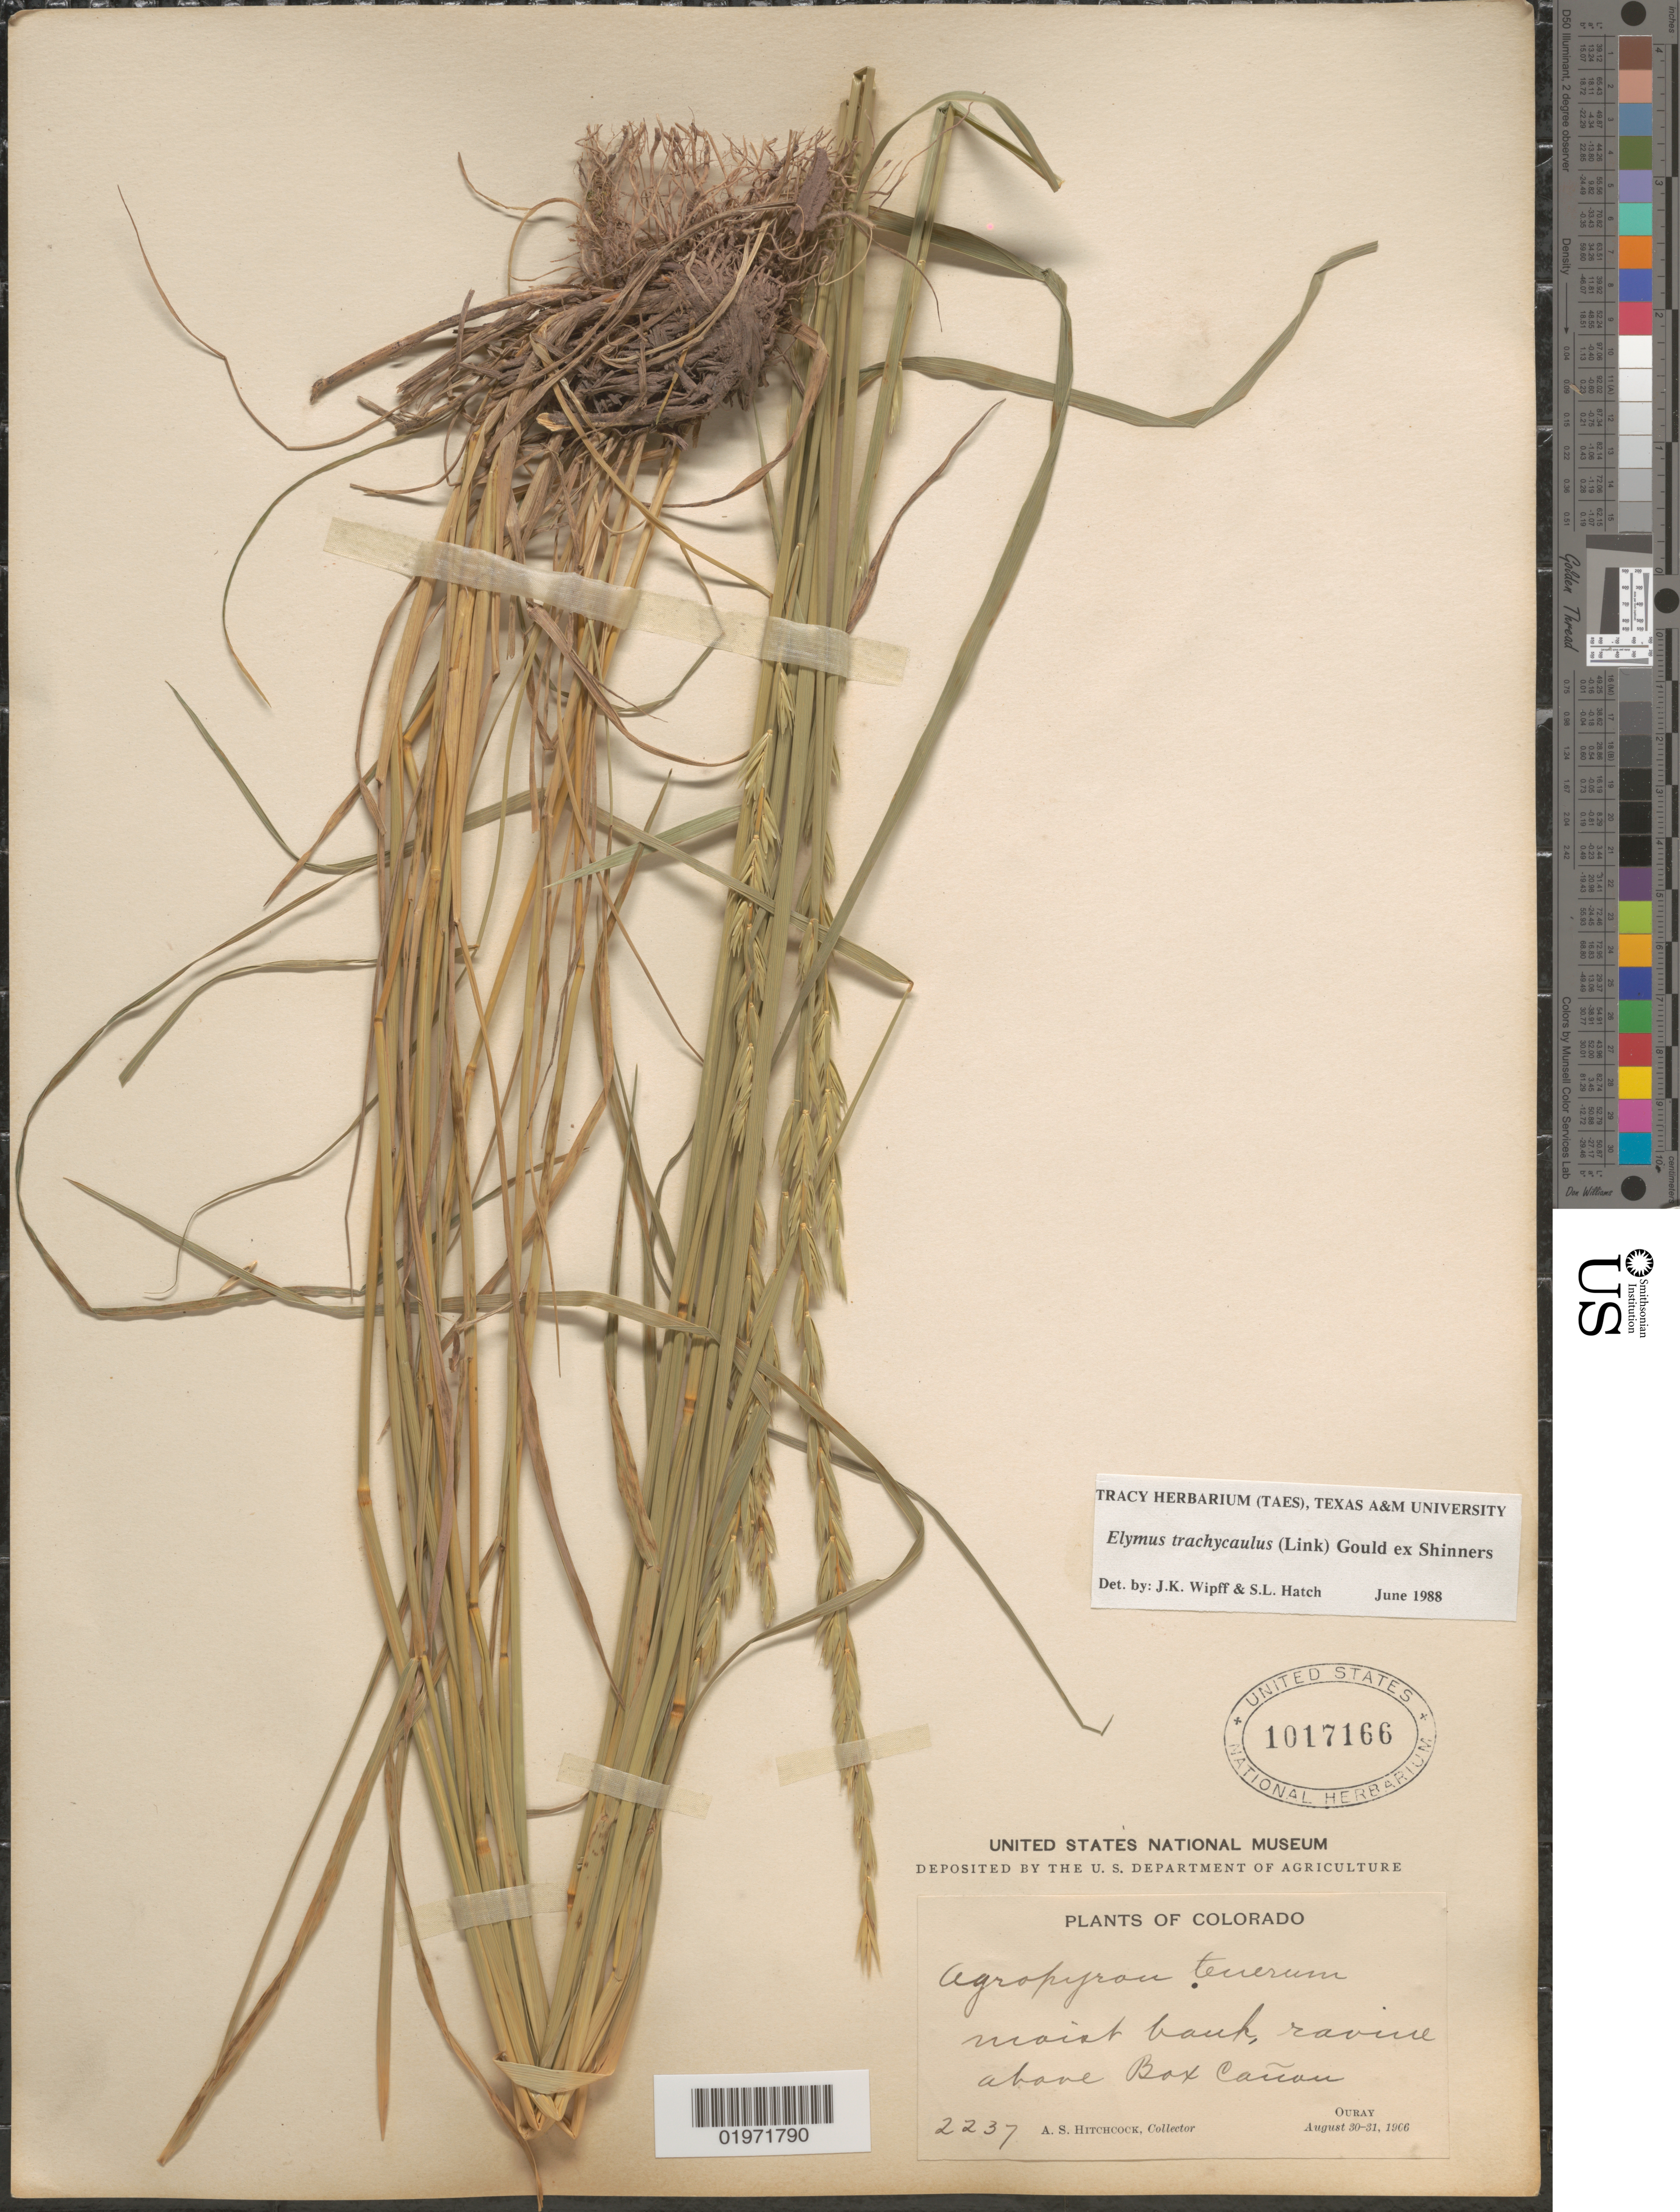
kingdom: Plantae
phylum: Tracheophyta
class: Liliopsida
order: Poales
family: Poaceae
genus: Elymus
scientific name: Elymus trachycaulus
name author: (Link) Gould ex Shinners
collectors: A. S. Hitchcock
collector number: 2237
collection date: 1906-08-30/1906-08-31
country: United States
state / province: Colorado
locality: Moist bank, ravine above Box Cañon. Ouray.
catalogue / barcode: US 1017166